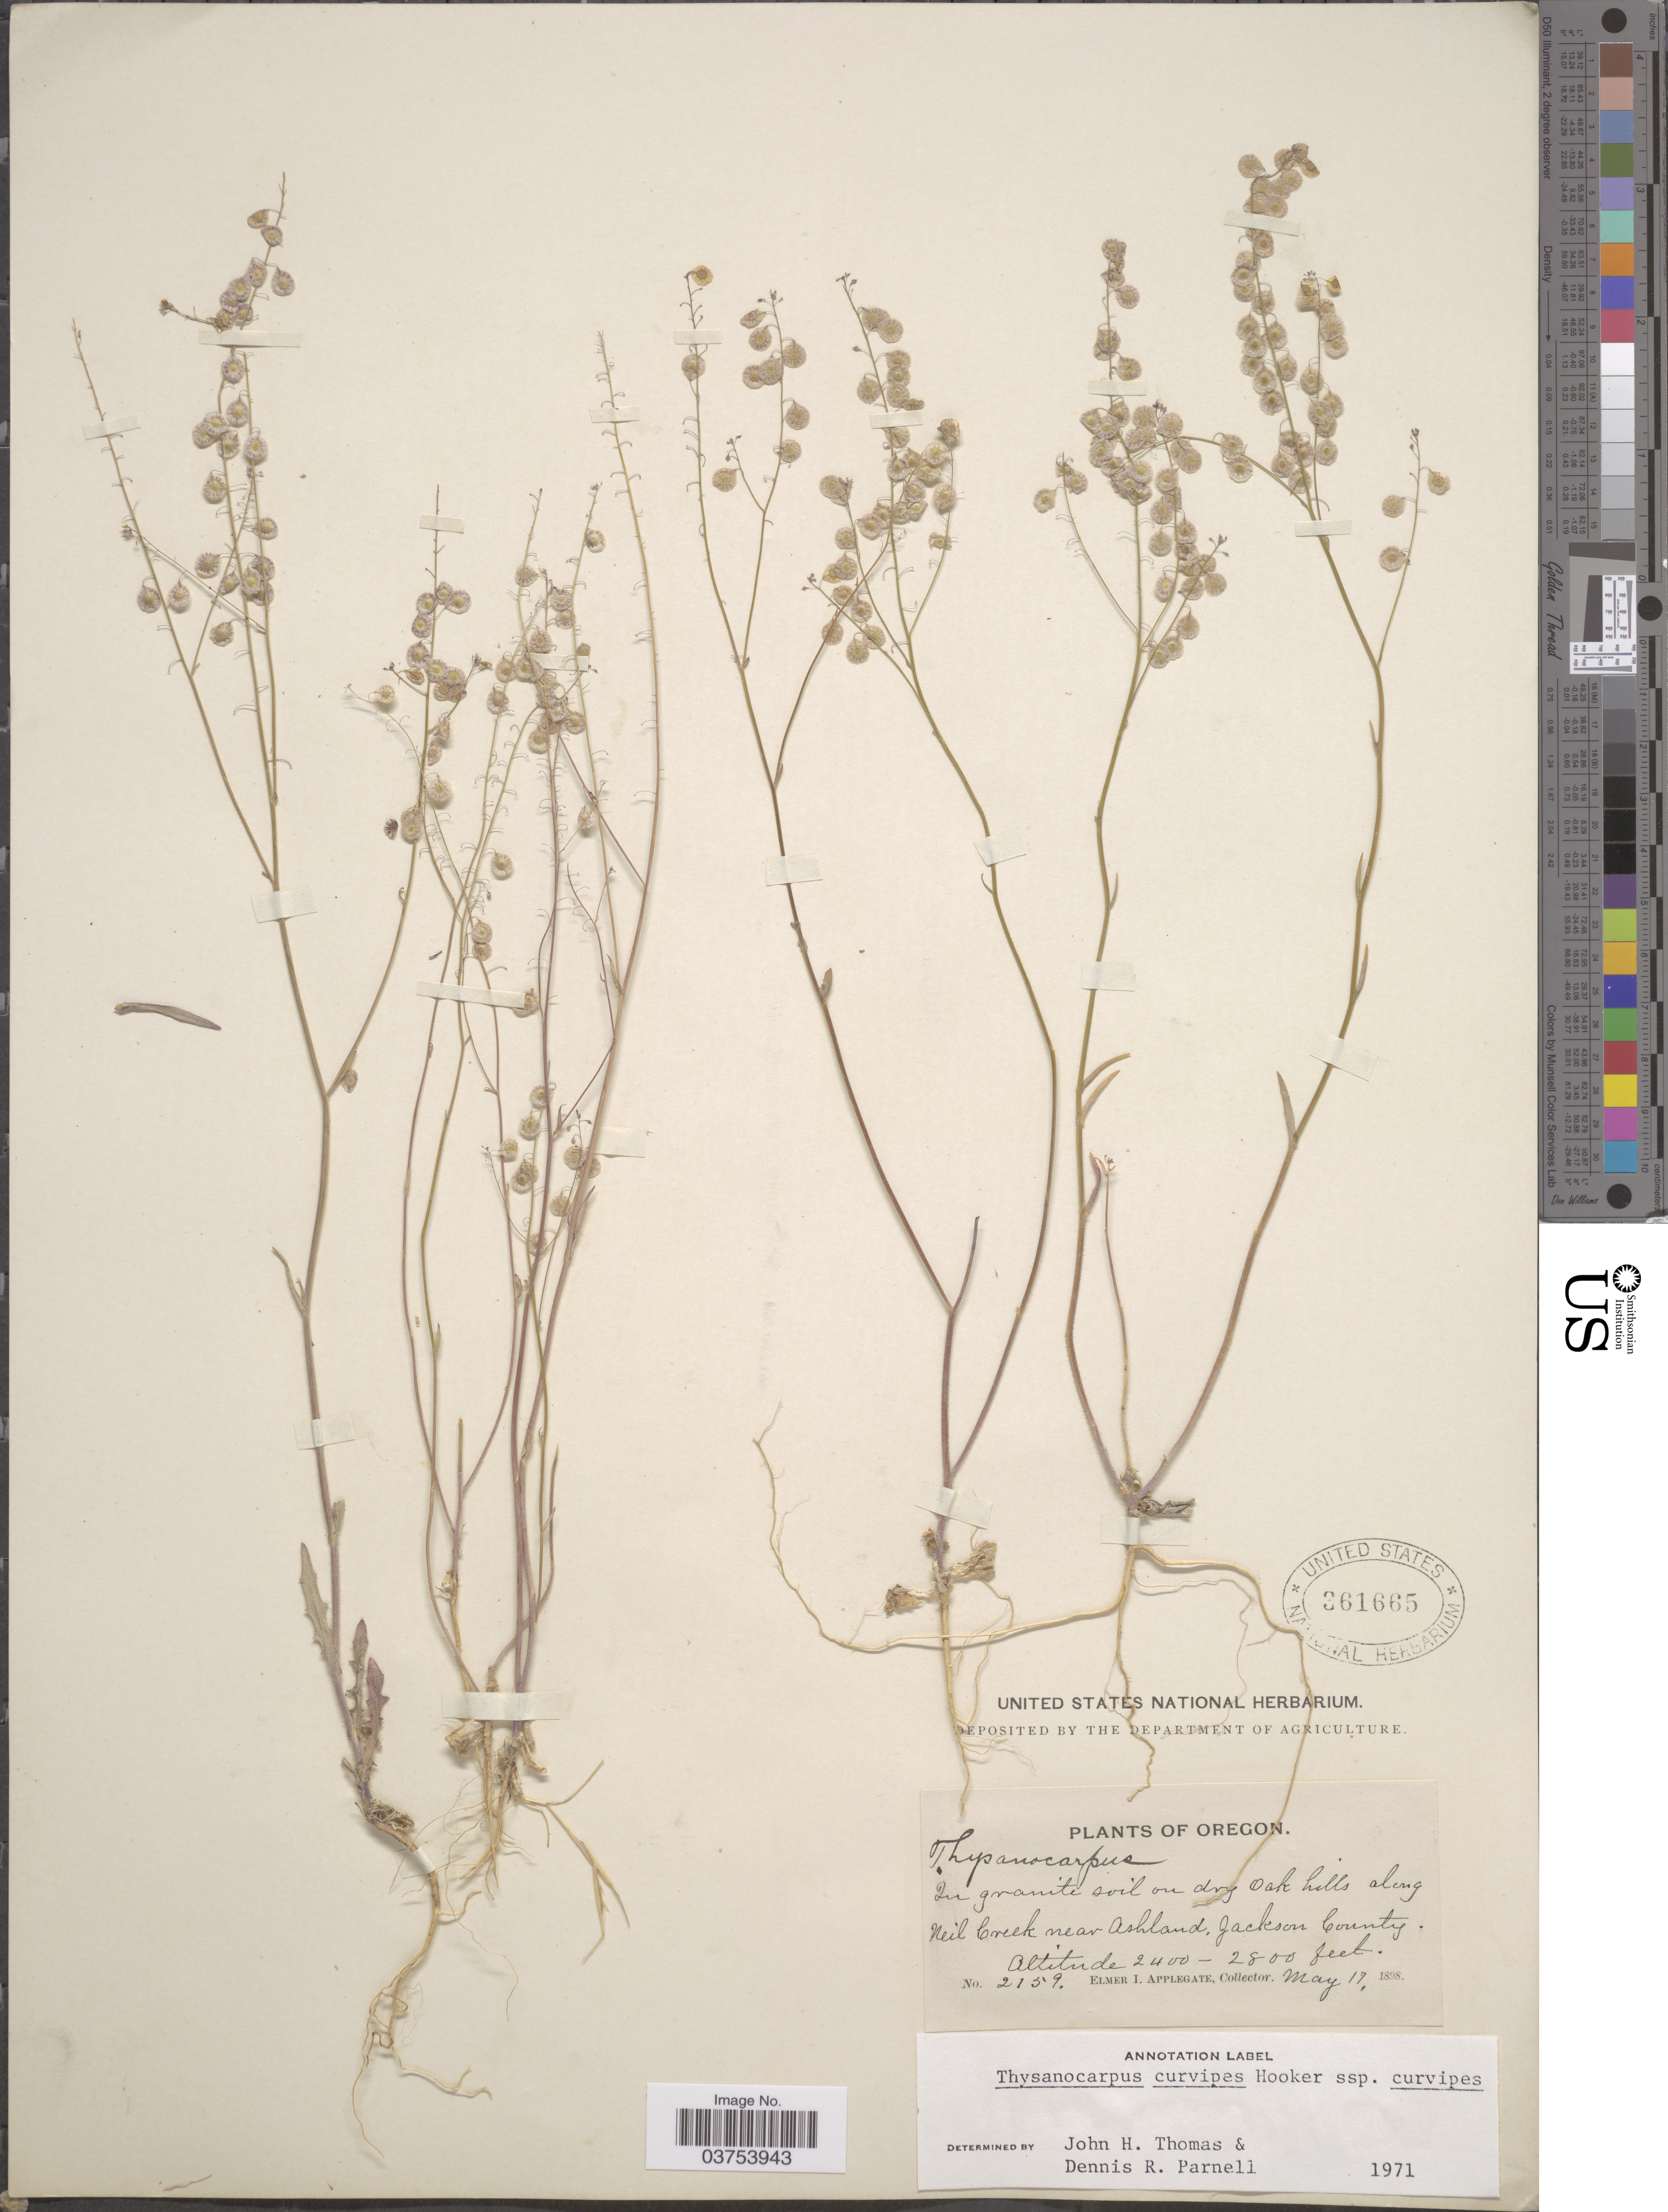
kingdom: Plantae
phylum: Tracheophyta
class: Magnoliopsida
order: Brassicales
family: Brassicaceae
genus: Thysanocarpus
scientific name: Thysanocarpus curvipes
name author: Hook.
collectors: E. I. Applegate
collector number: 2159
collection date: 1898-05-17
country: United States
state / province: Oregon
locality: On dry Oak hills along Neil Creek near Ashland, Jackson County.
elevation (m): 732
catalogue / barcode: US 361665